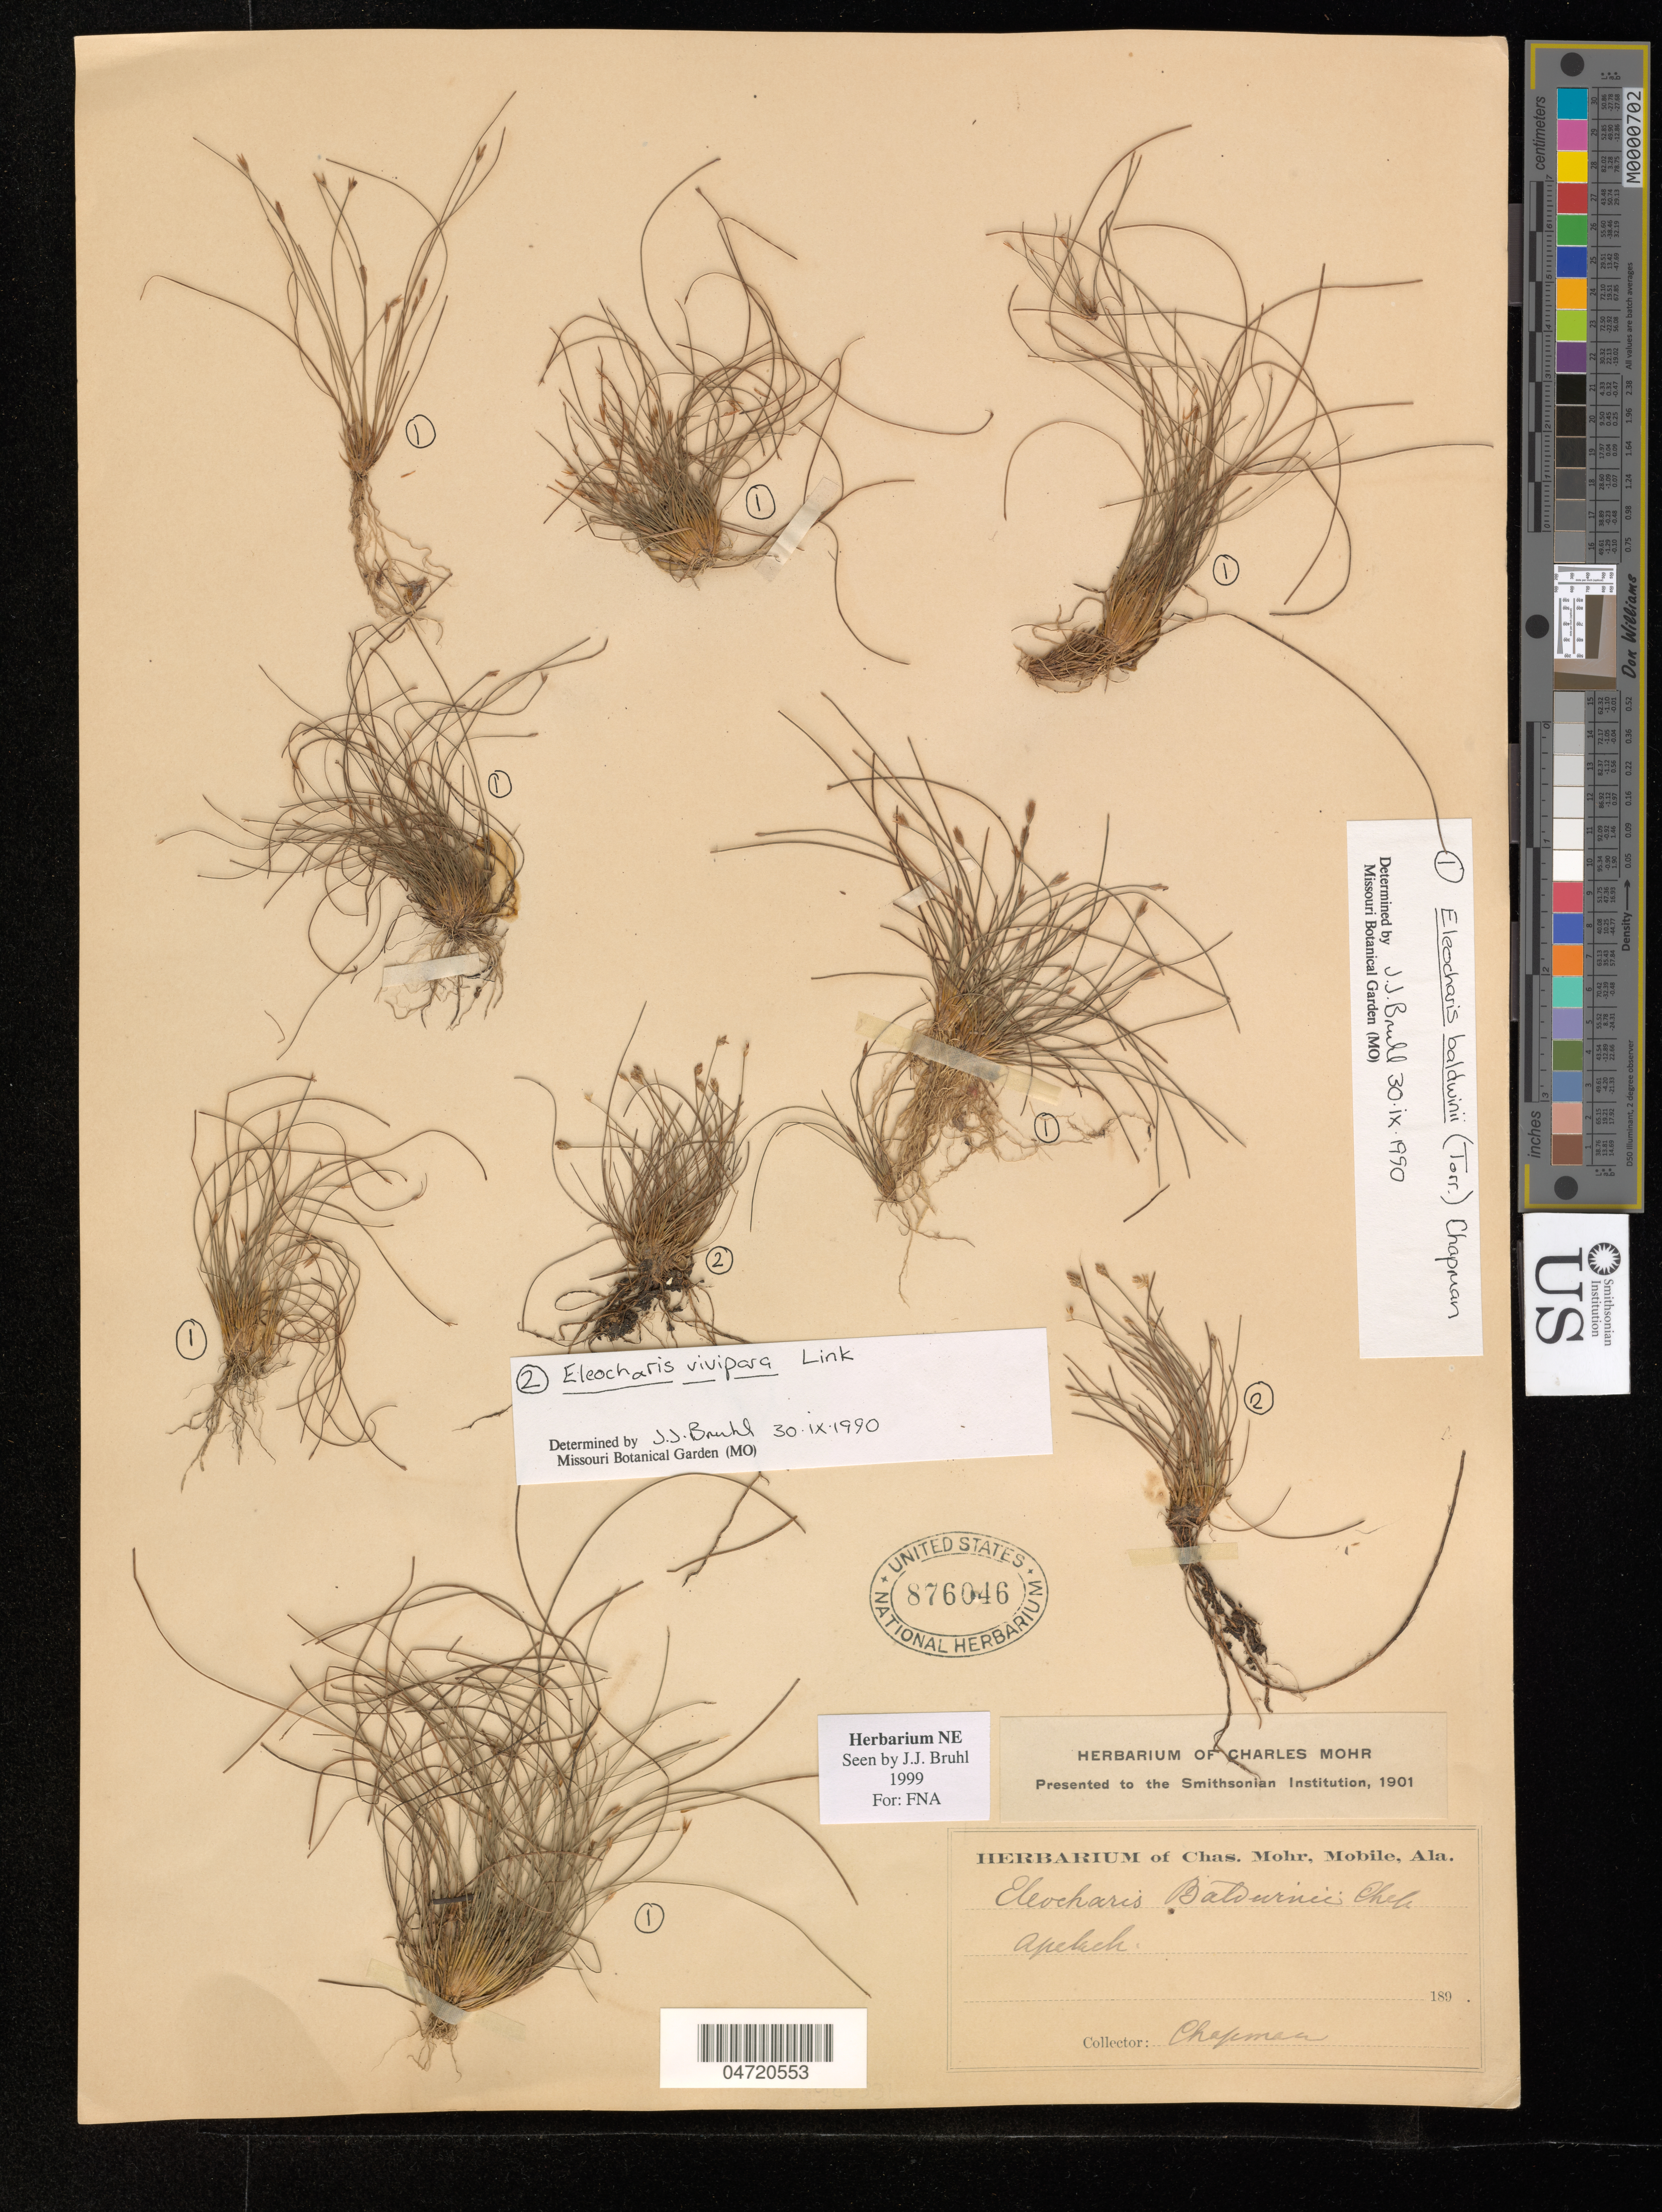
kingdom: Plantae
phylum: Tracheophyta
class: Liliopsida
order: Poales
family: Cyperaceae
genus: Eleocharis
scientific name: Eleocharis baldwinii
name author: (Torr.) Chapm.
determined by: Bruhl, J. J., (NE), University of New England (AUSTRALIA)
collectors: A. W. Chapman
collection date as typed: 189 .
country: United States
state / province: Florida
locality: Apalachicola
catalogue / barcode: US 876046